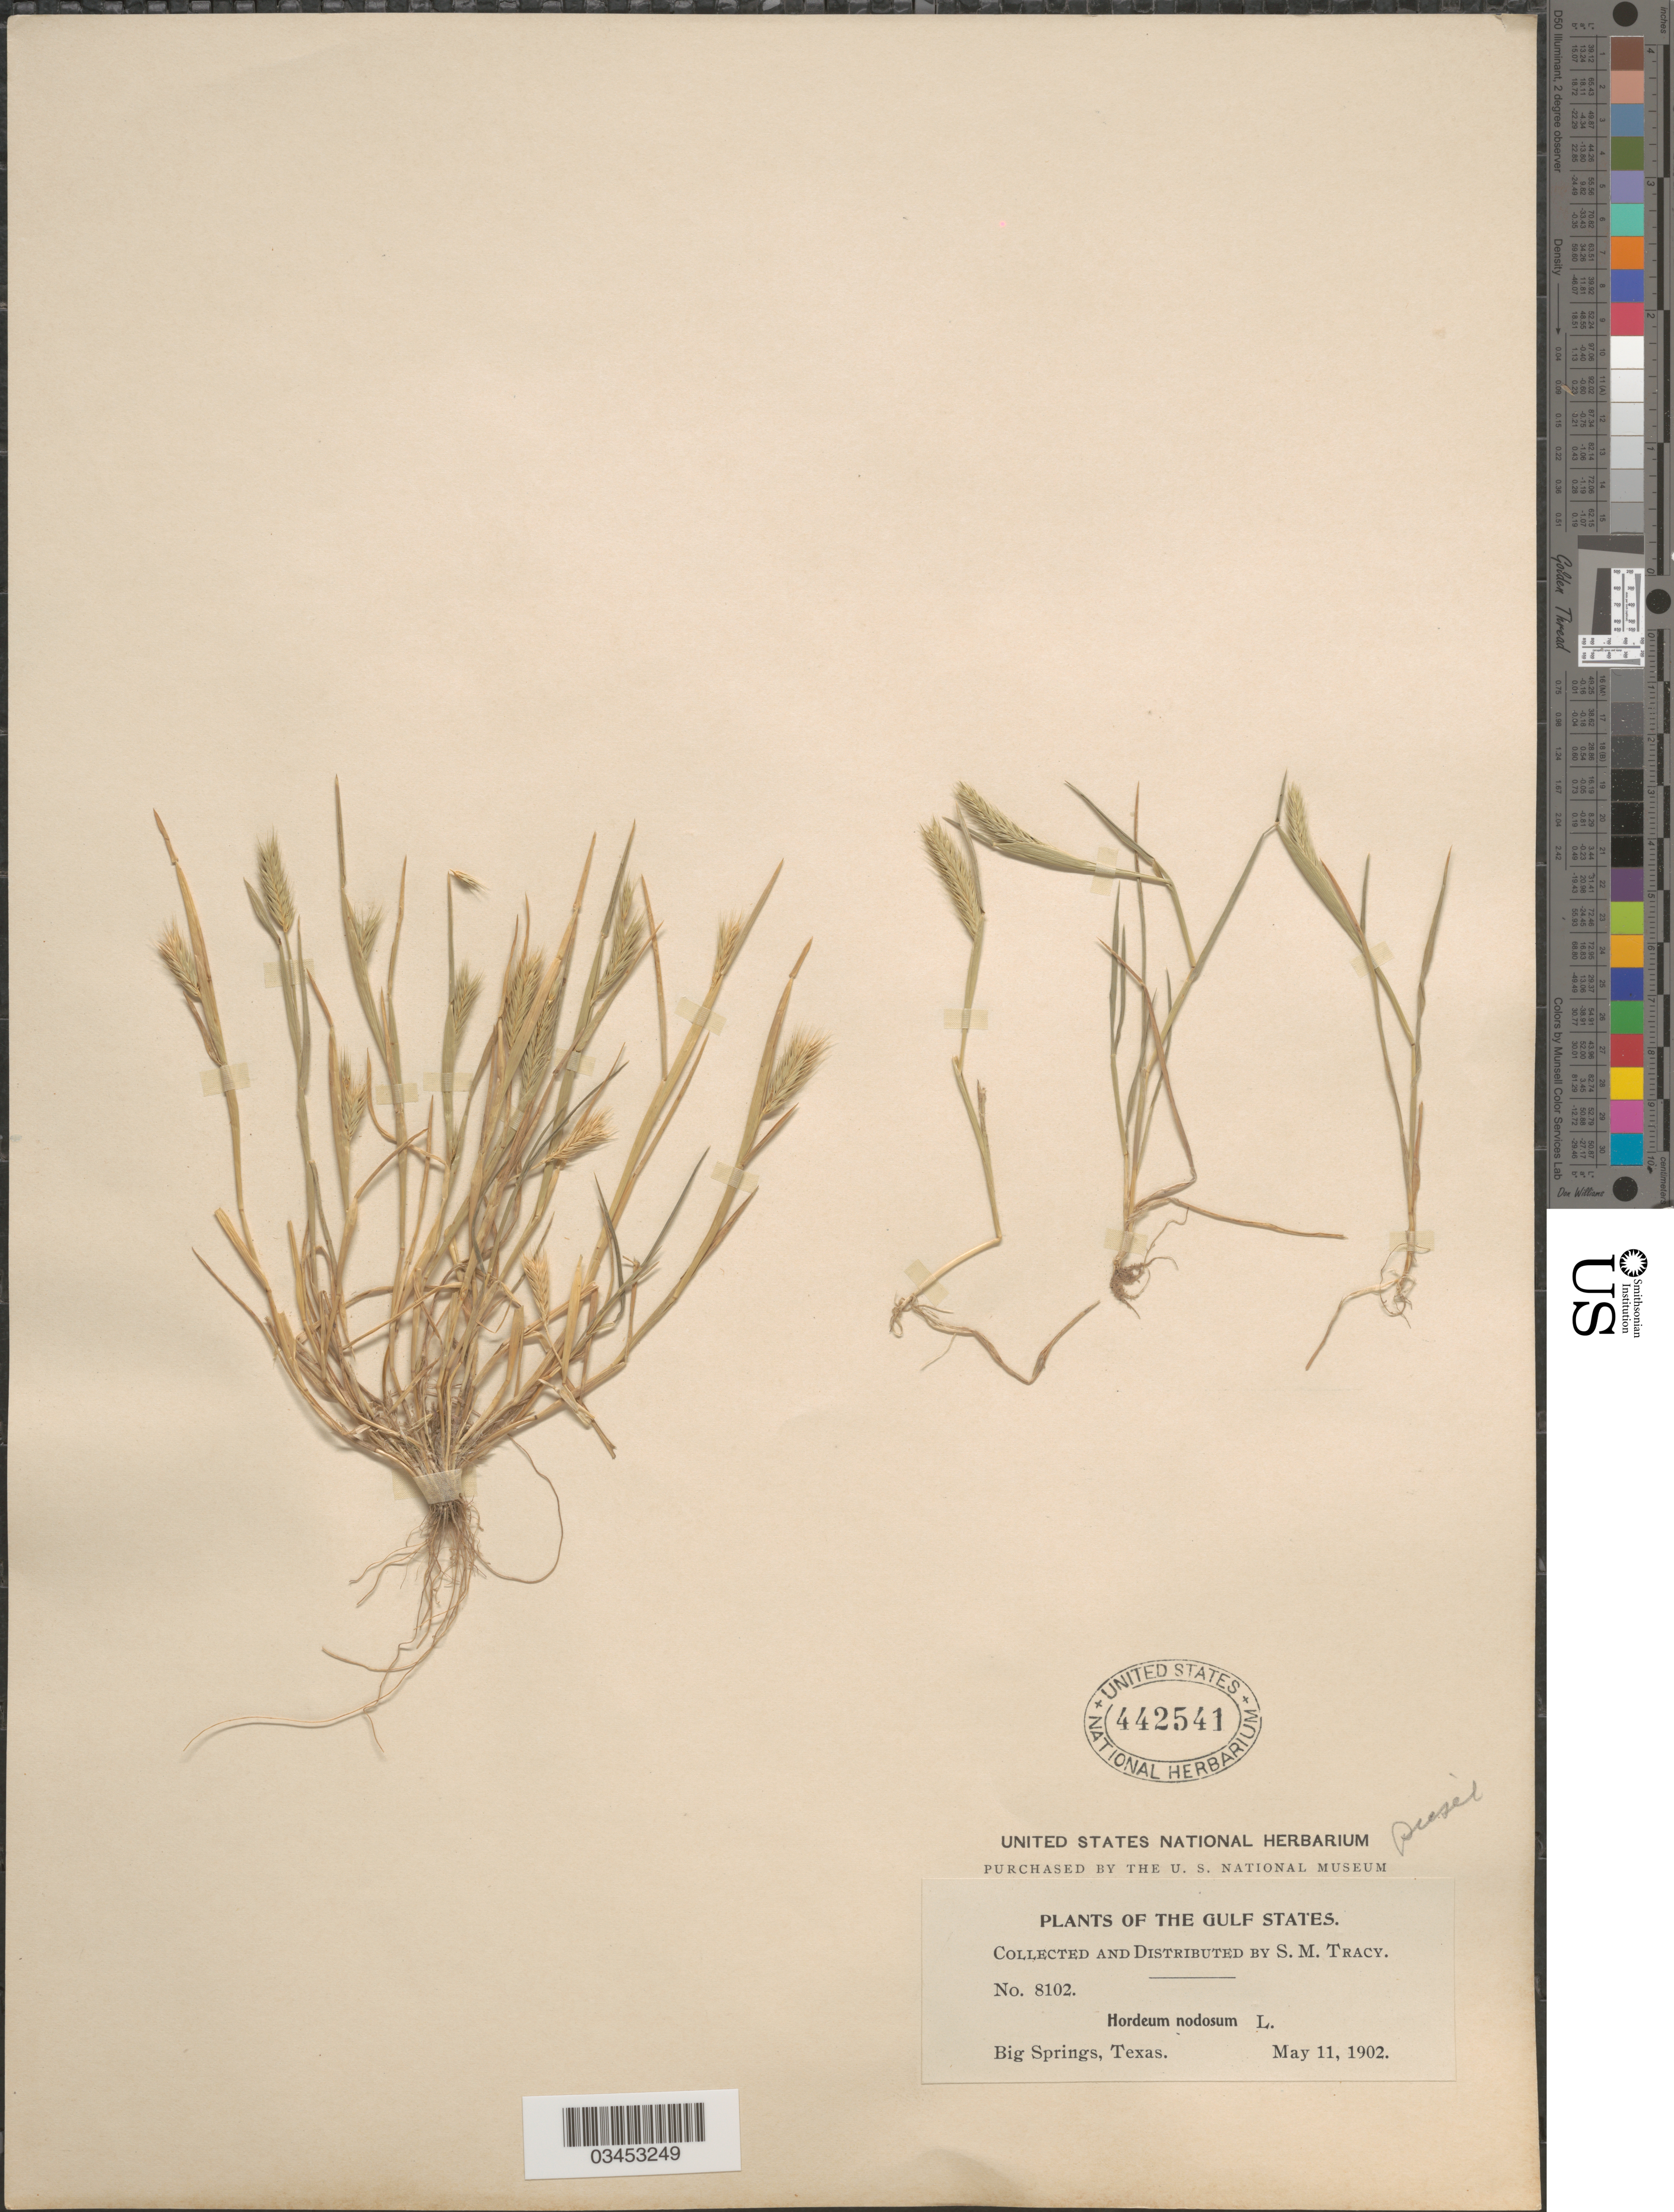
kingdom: Plantae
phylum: Tracheophyta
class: Liliopsida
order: Poales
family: Poaceae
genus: Hordeum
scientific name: Hordeum pusillum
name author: Nutt.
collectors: S. M. Tracy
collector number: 8102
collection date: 1902-05-11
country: United States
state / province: Texas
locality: The Gulf States. Big Springs.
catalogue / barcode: US 442541